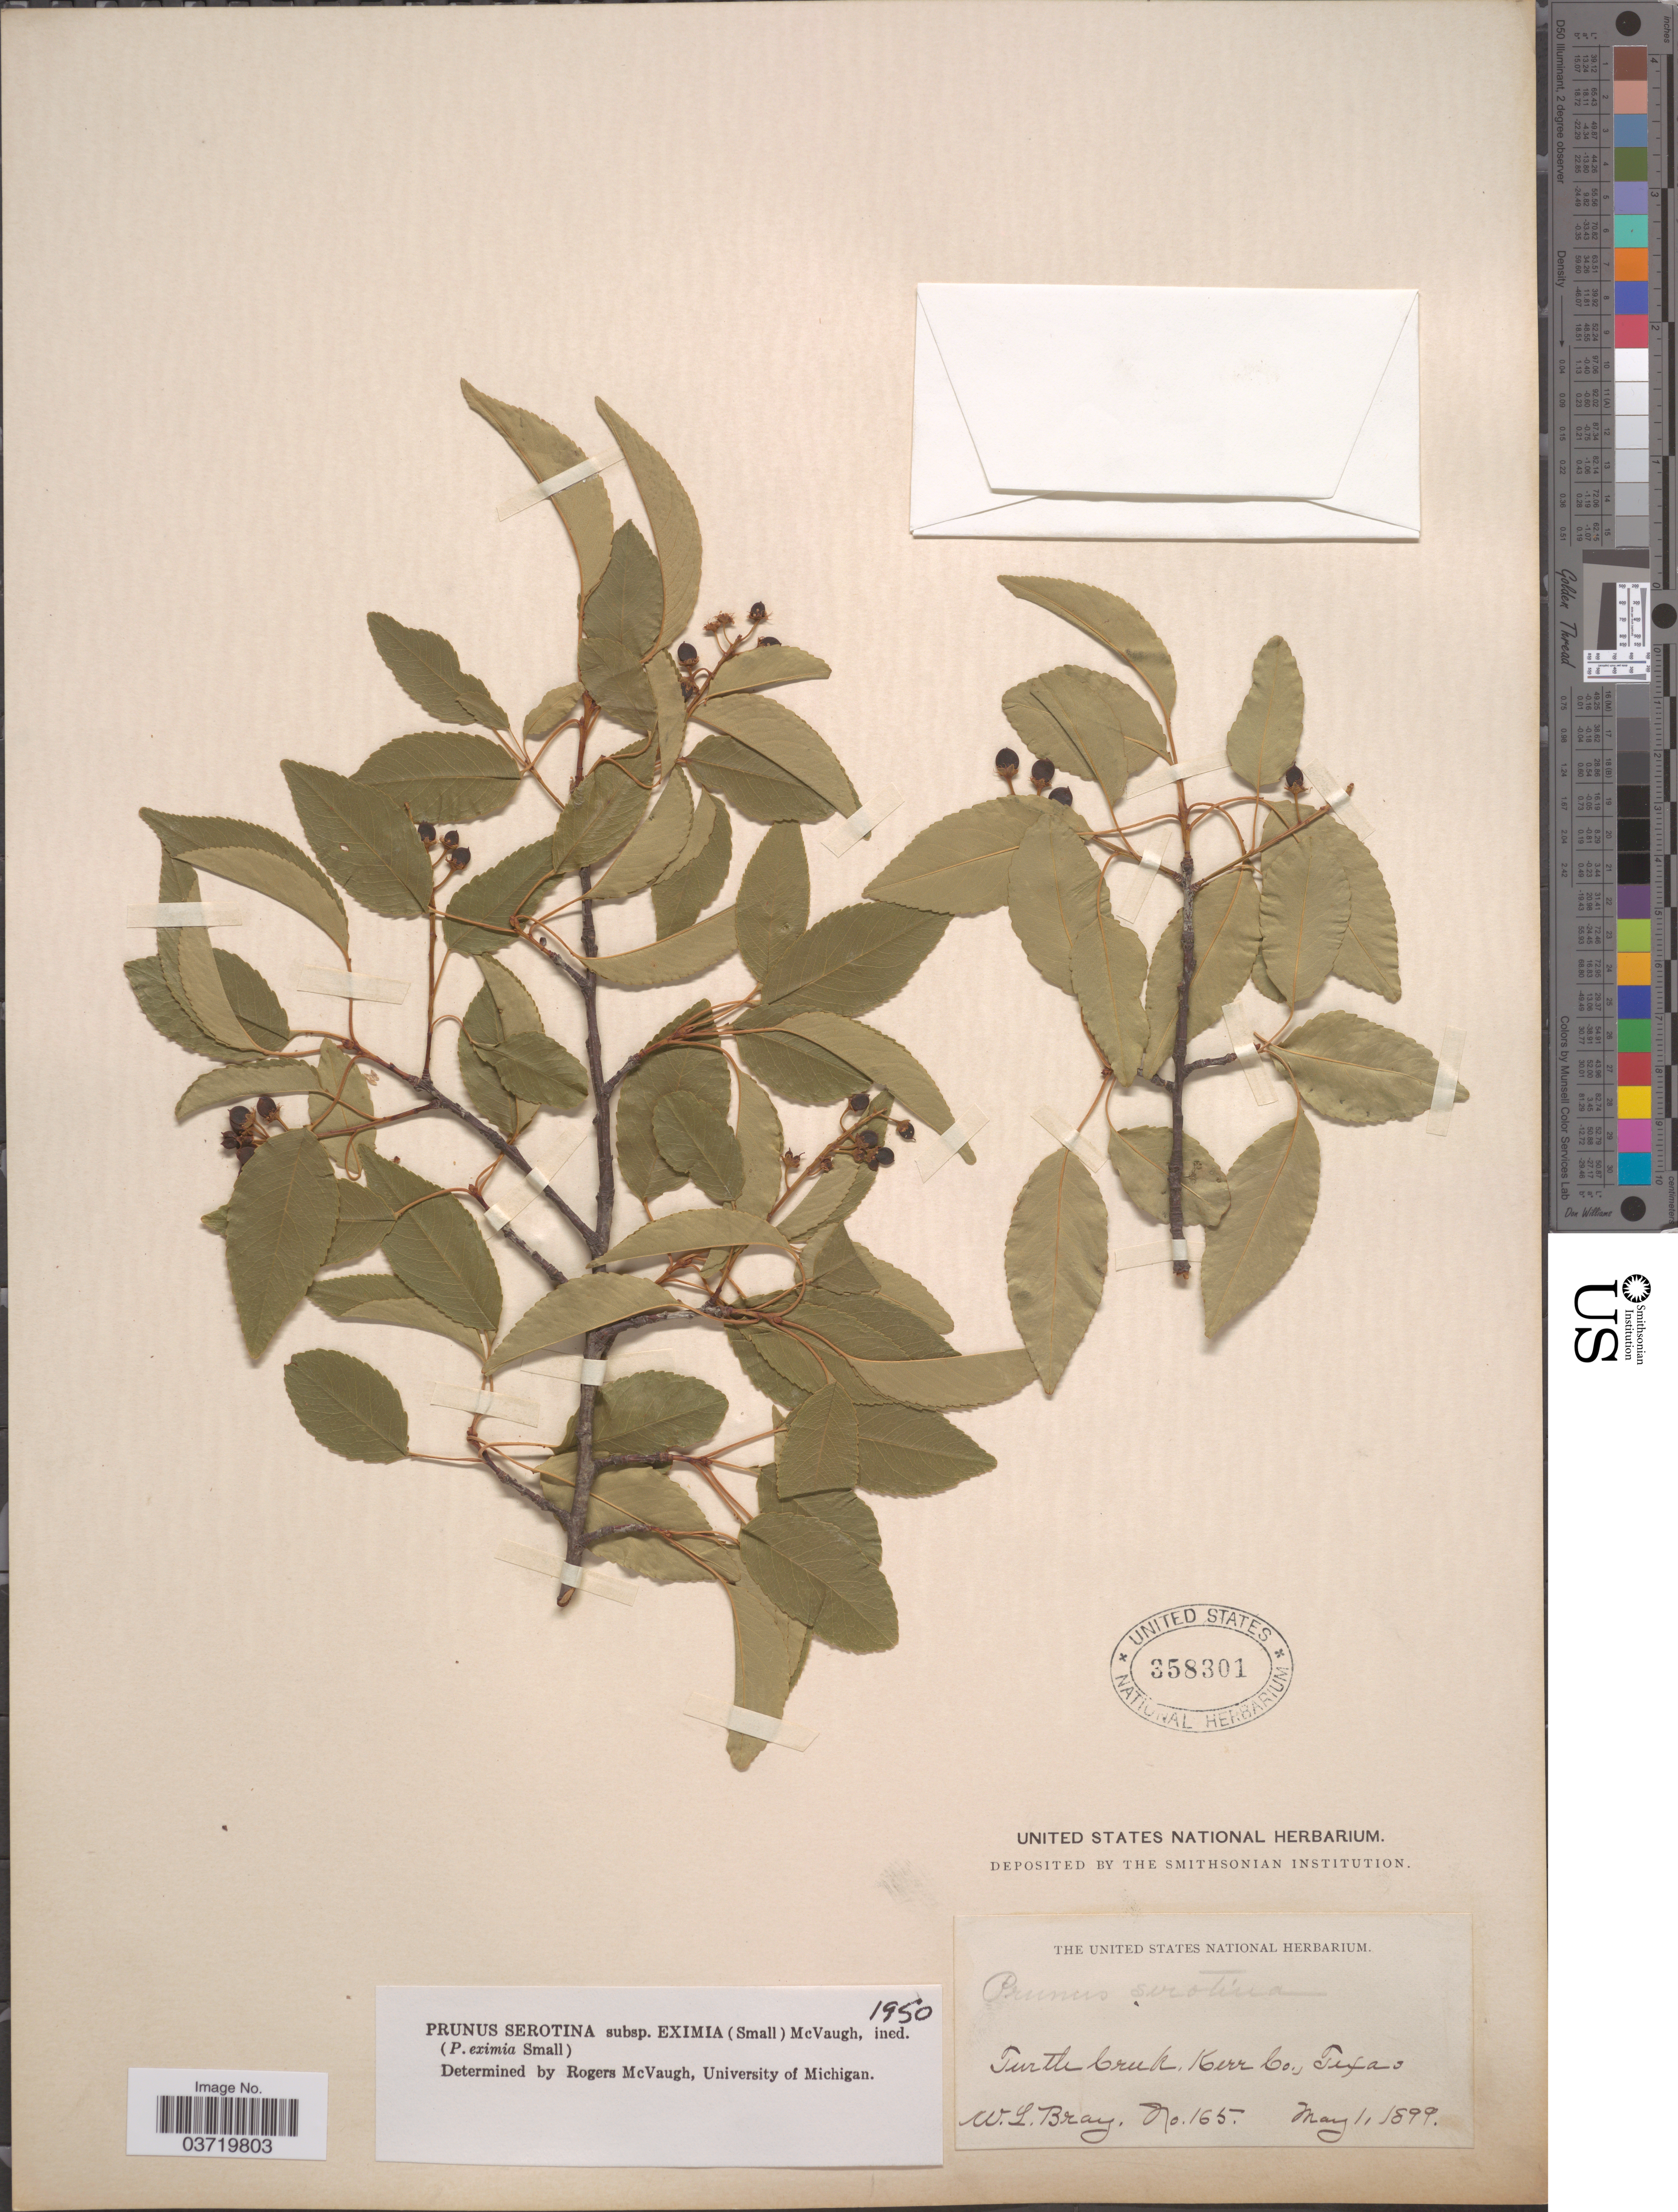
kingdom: Plantae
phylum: Tracheophyta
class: Magnoliopsida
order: Rosales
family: Rosaceae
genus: Prunus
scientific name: Prunus serotina var. serotina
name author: Ehrh.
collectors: W. L. Bray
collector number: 165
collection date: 1899-05-01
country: United States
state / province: Texas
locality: Turtle Creek, Kerr Co.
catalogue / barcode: US 358301